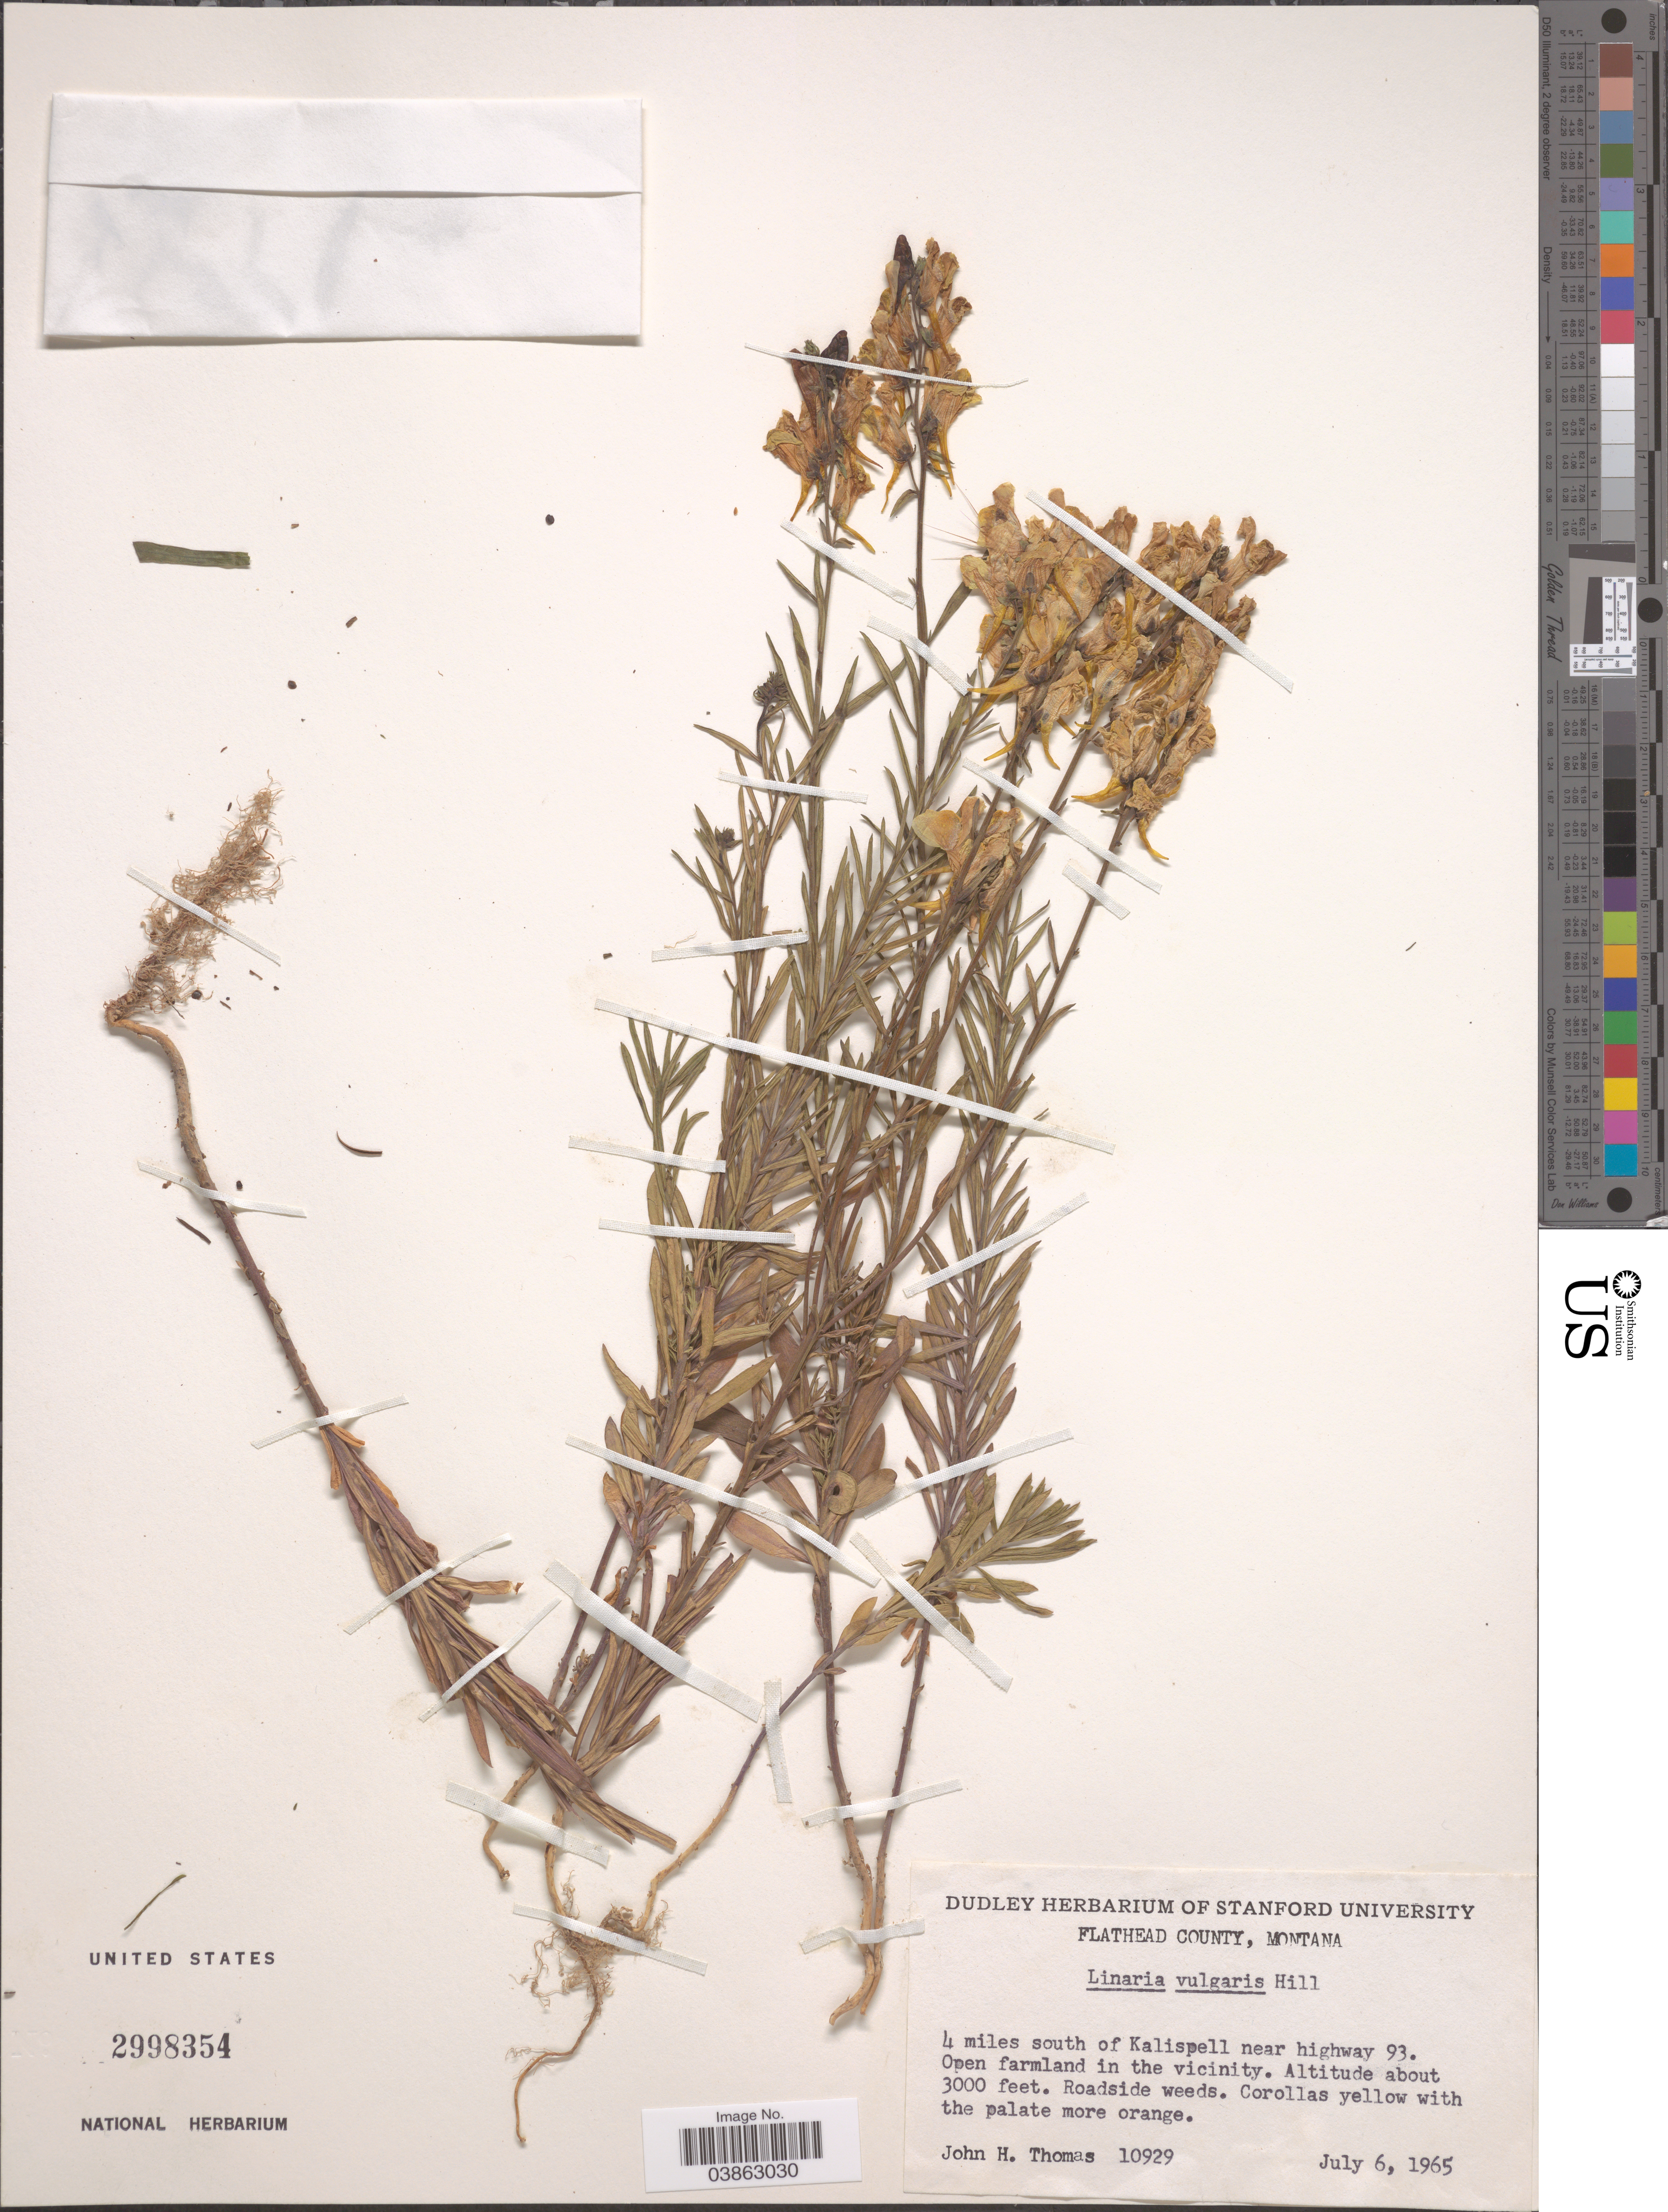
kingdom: Plantae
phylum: Tracheophyta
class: Magnoliopsida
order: Lamiales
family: Plantaginaceae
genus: Linaria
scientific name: Linaria vulgaris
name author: Mill.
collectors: J. H. Thomas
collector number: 10929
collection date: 1965-07-06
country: United States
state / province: Montana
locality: Flathead County. 4 miles south of Kalispell near highway 93.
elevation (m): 914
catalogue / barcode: US 2998354